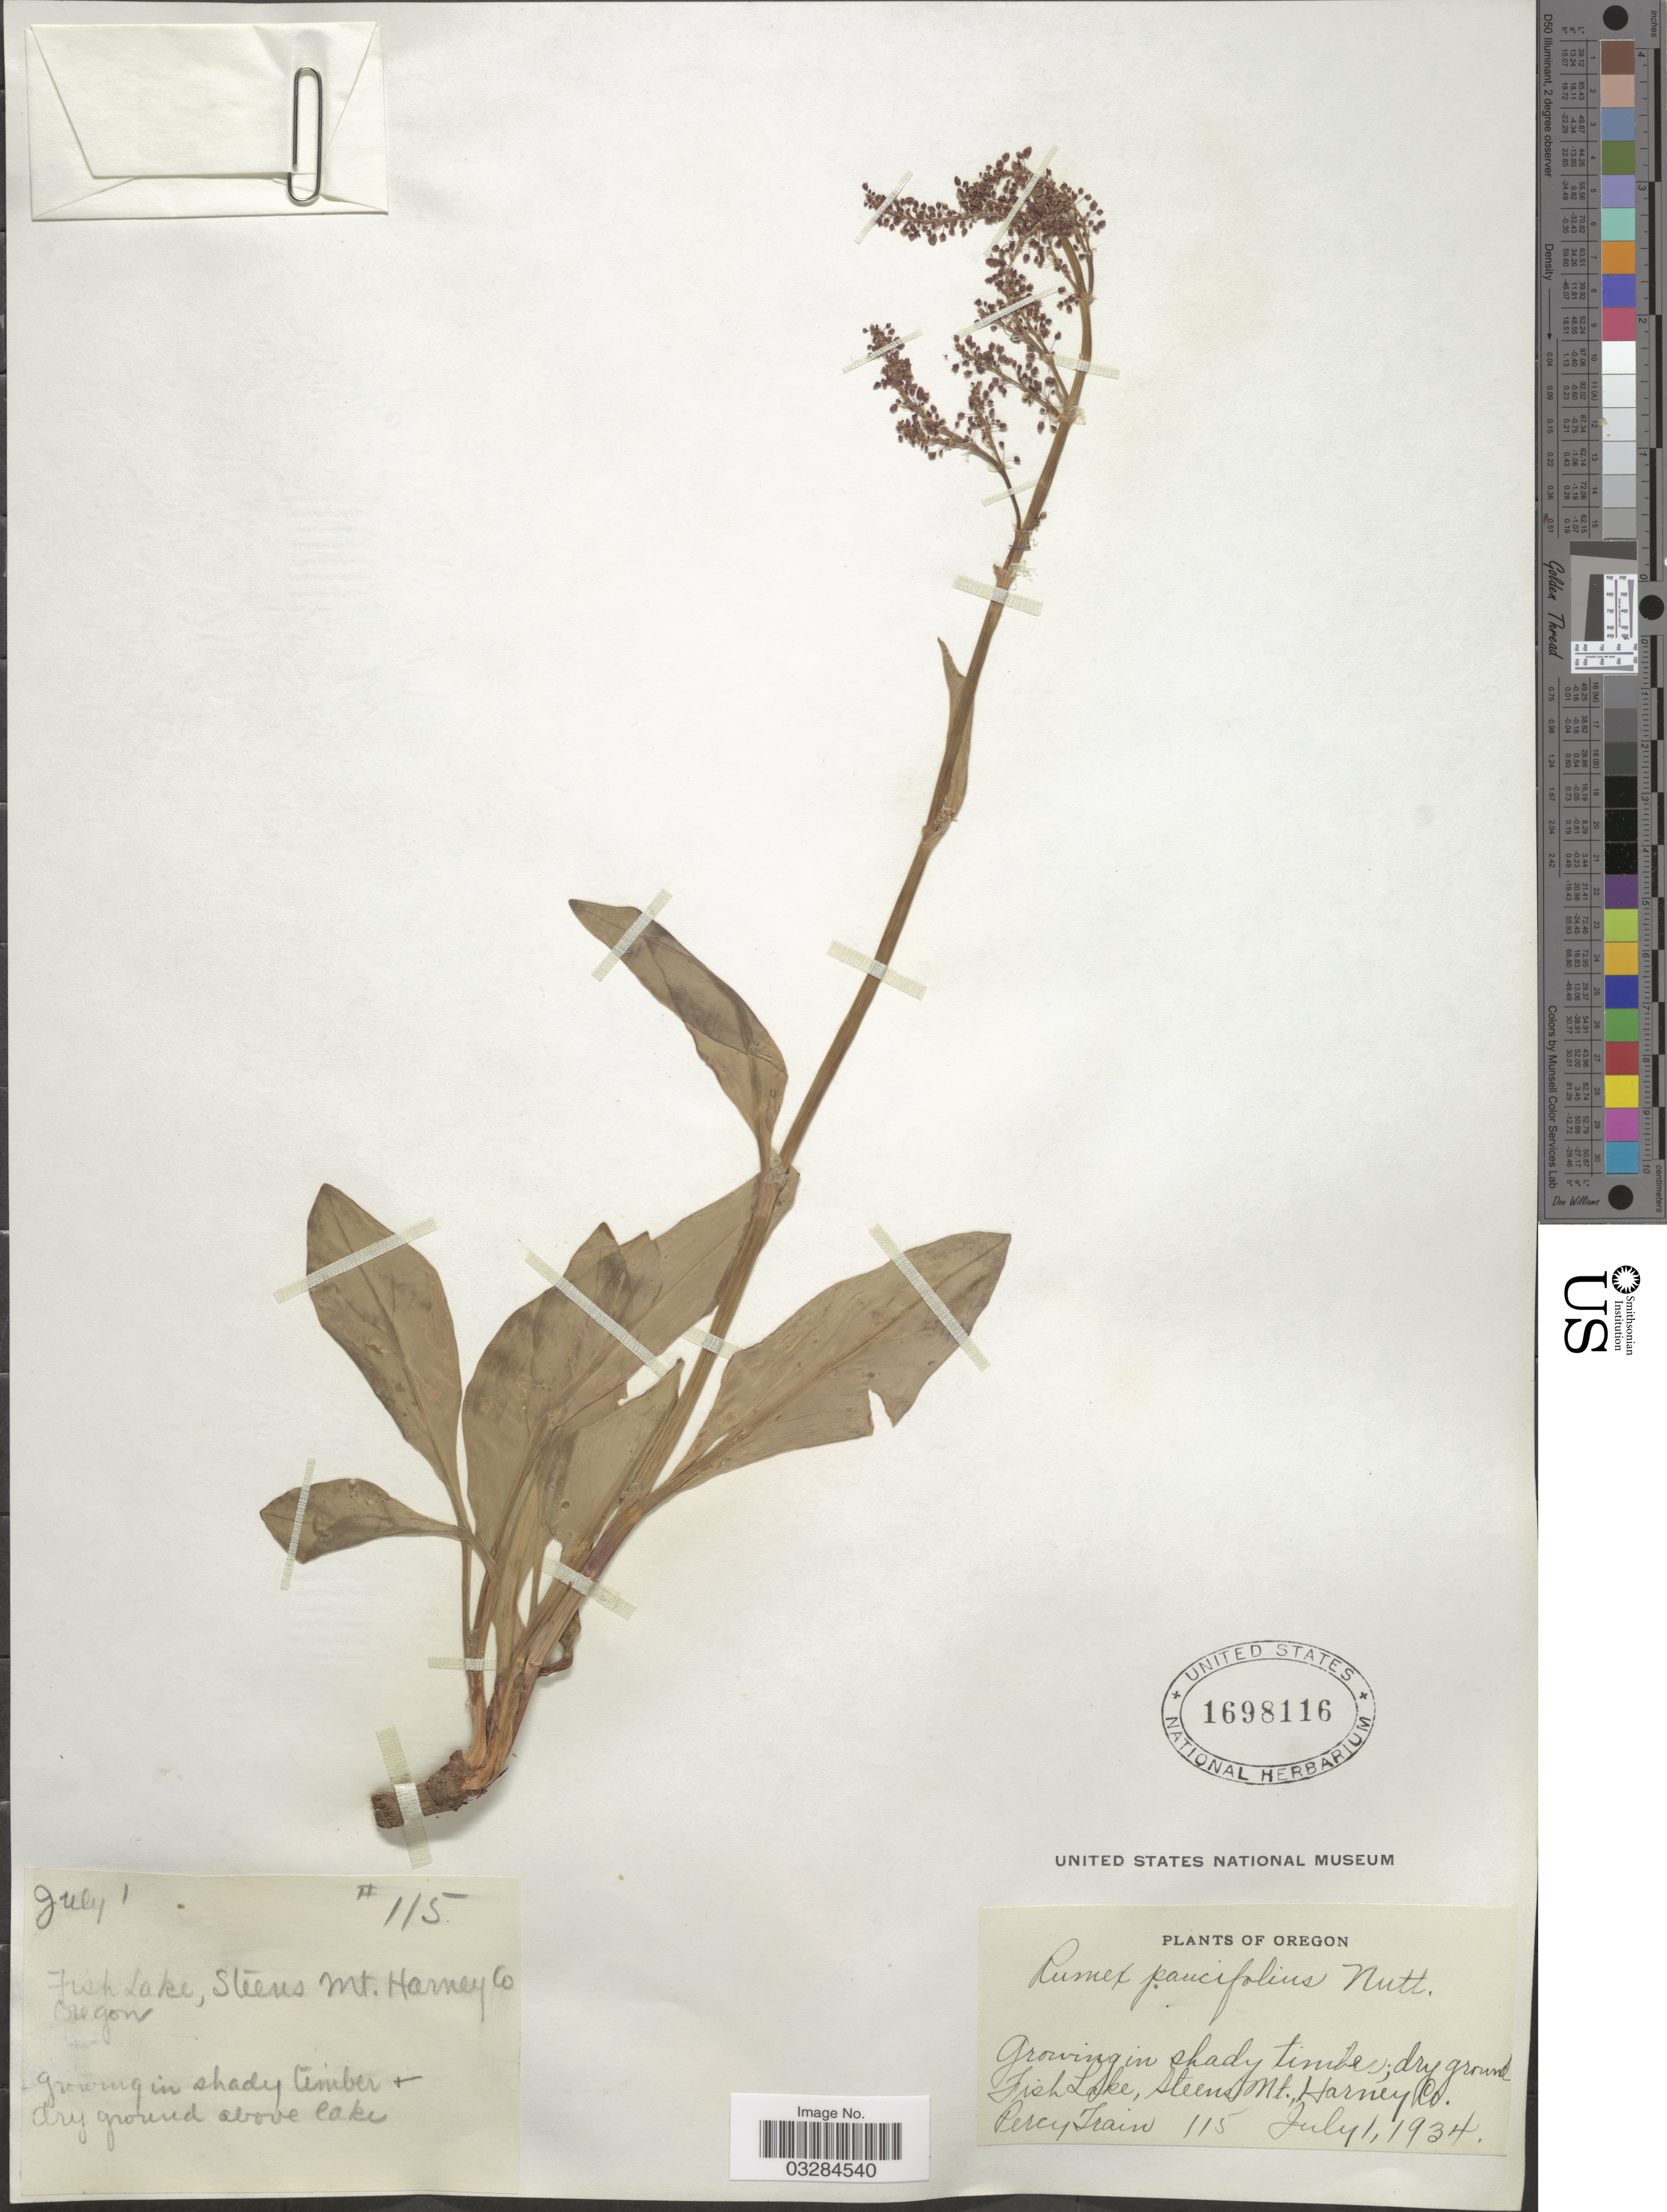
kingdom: Plantae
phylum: Tracheophyta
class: Magnoliopsida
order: Caryophyllales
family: Polygonaceae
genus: Rumex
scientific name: Rumex paucifolius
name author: Nutt.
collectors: P. Train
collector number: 115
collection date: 1934-07-01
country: United States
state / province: Oregon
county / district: Harney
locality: Fish Lake, Steens Mt., Harney Co.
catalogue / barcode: US 1698116